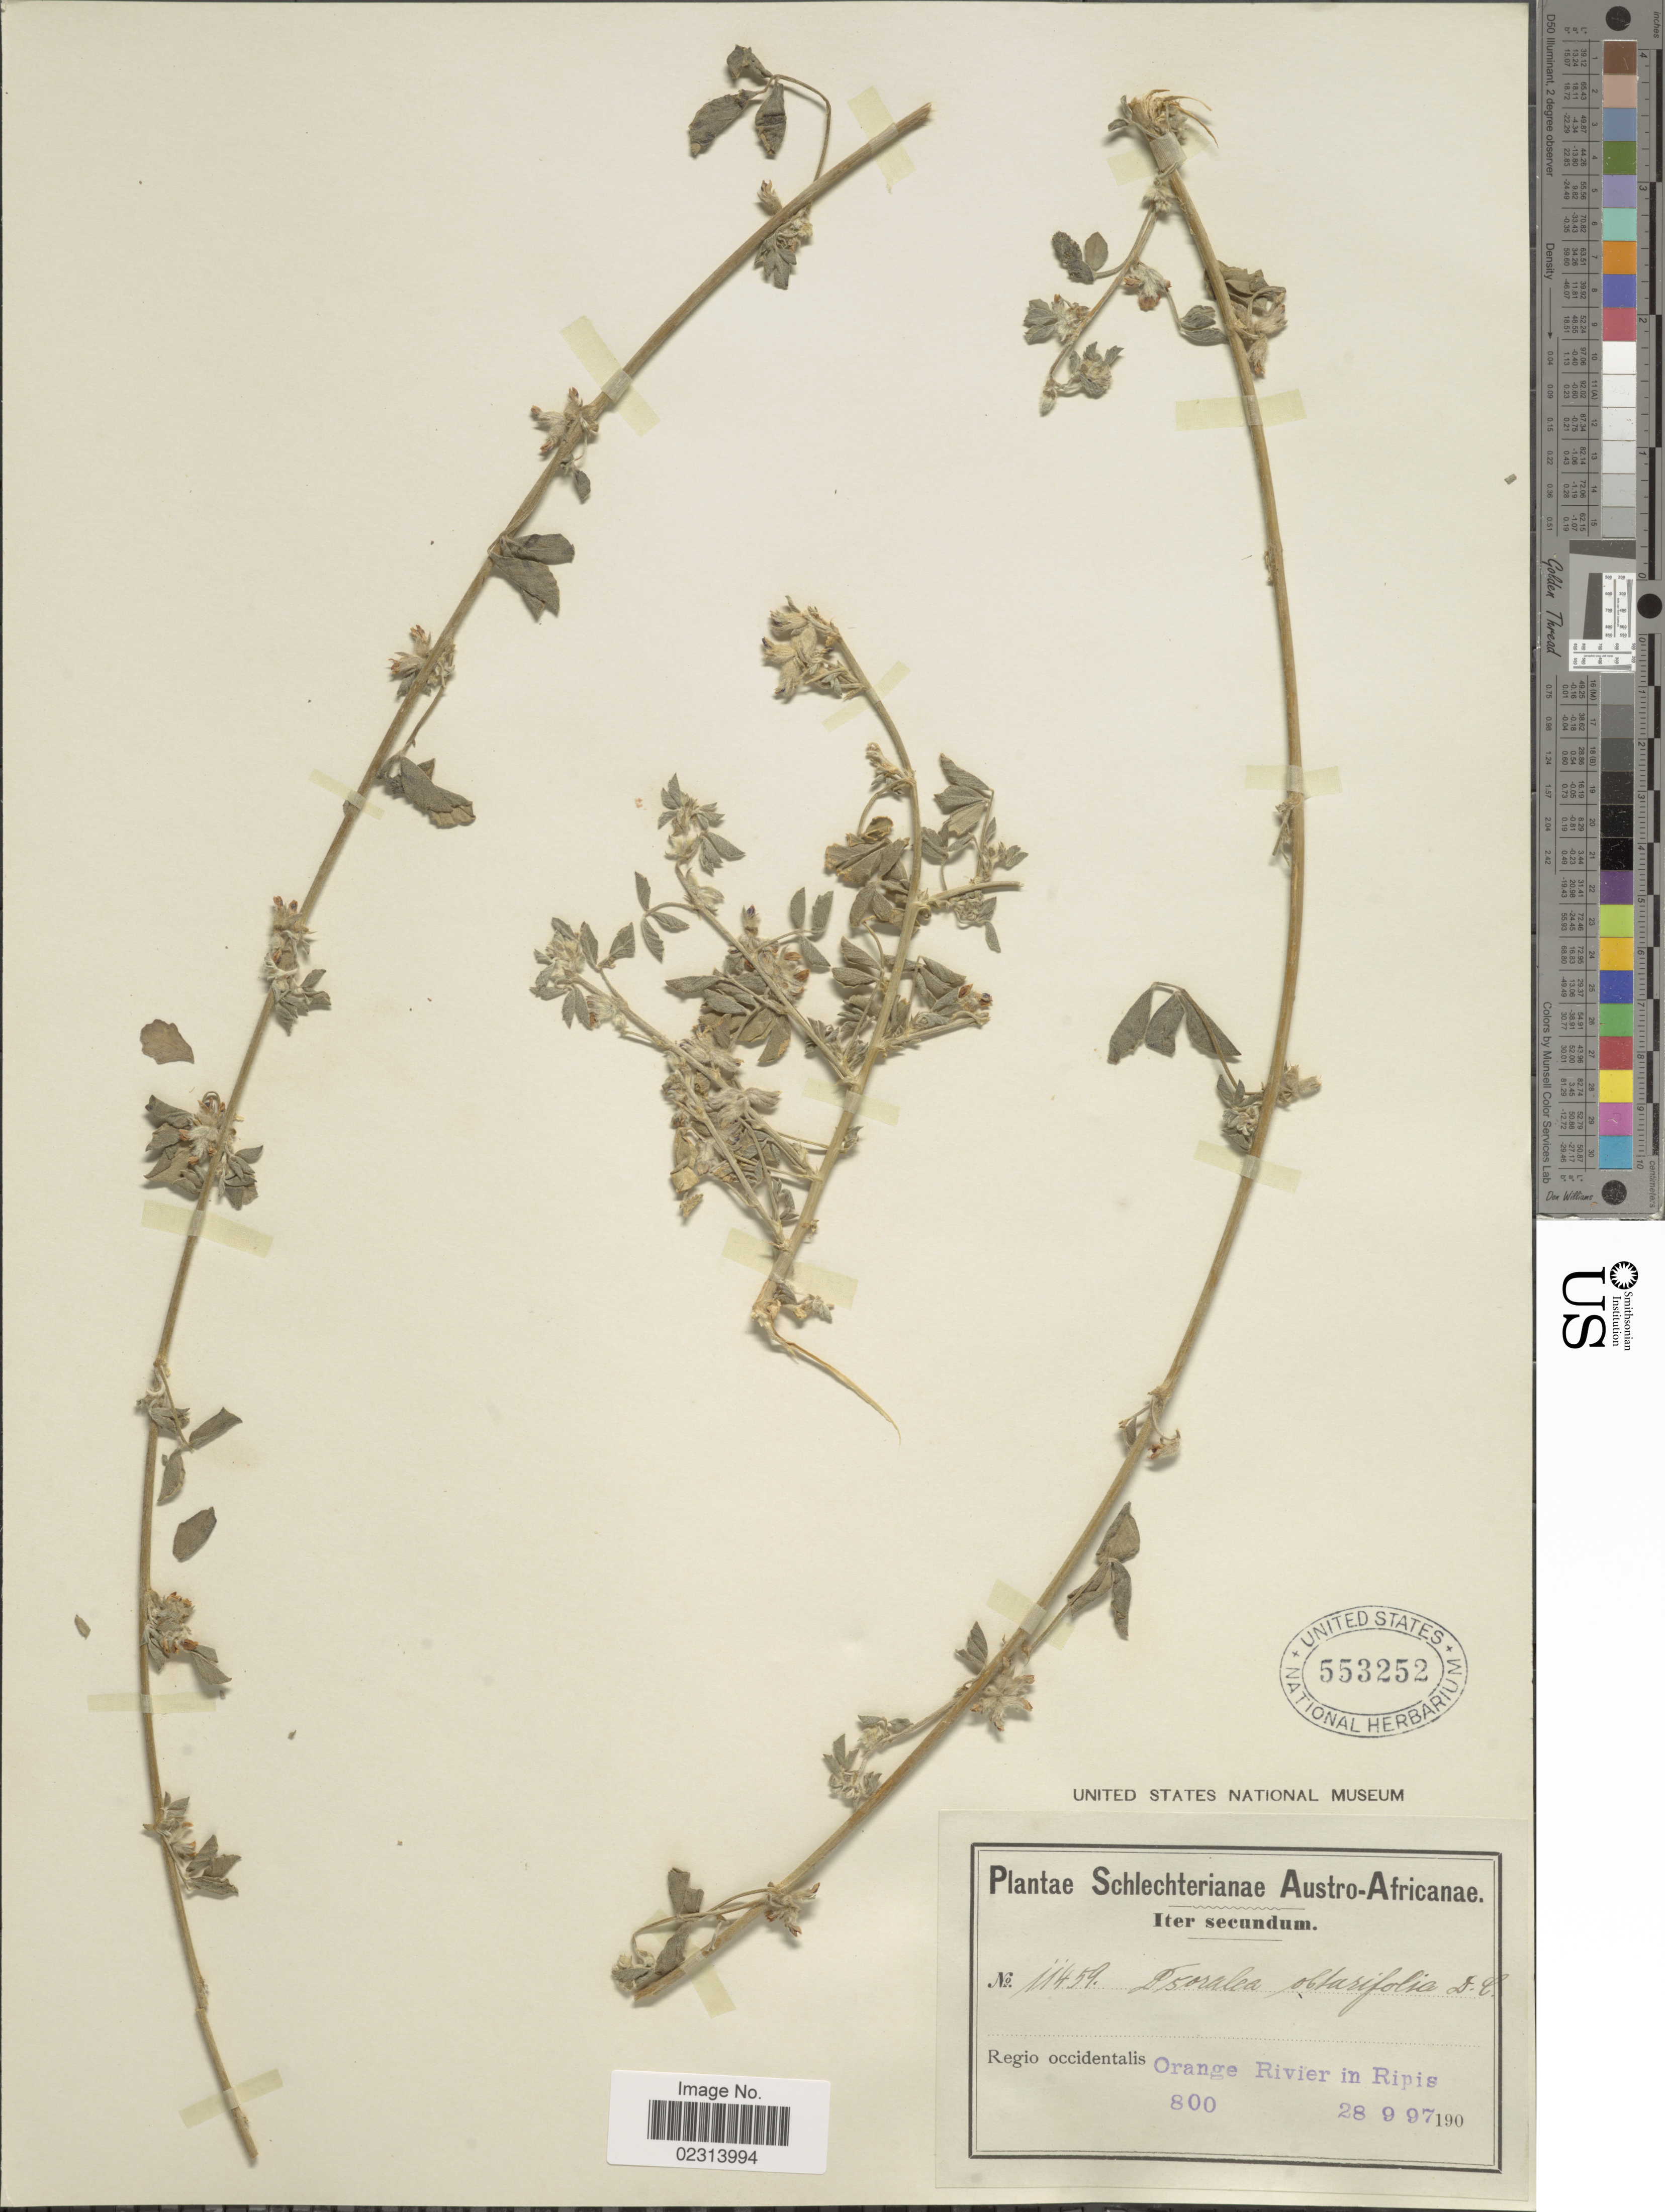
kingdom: Plantae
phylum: Tracheophyta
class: Magnoliopsida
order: Fabales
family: Fabaceae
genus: Cullen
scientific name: Cullen tomentosum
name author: (Thunb.) J.W. Grimes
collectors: Schlechter, --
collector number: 11459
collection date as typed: Transcribed d/m/y: 28/9/97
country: South Africa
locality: Austro-Africanae, Regio occidentalis: Orange River in Ripis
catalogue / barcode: US 553252